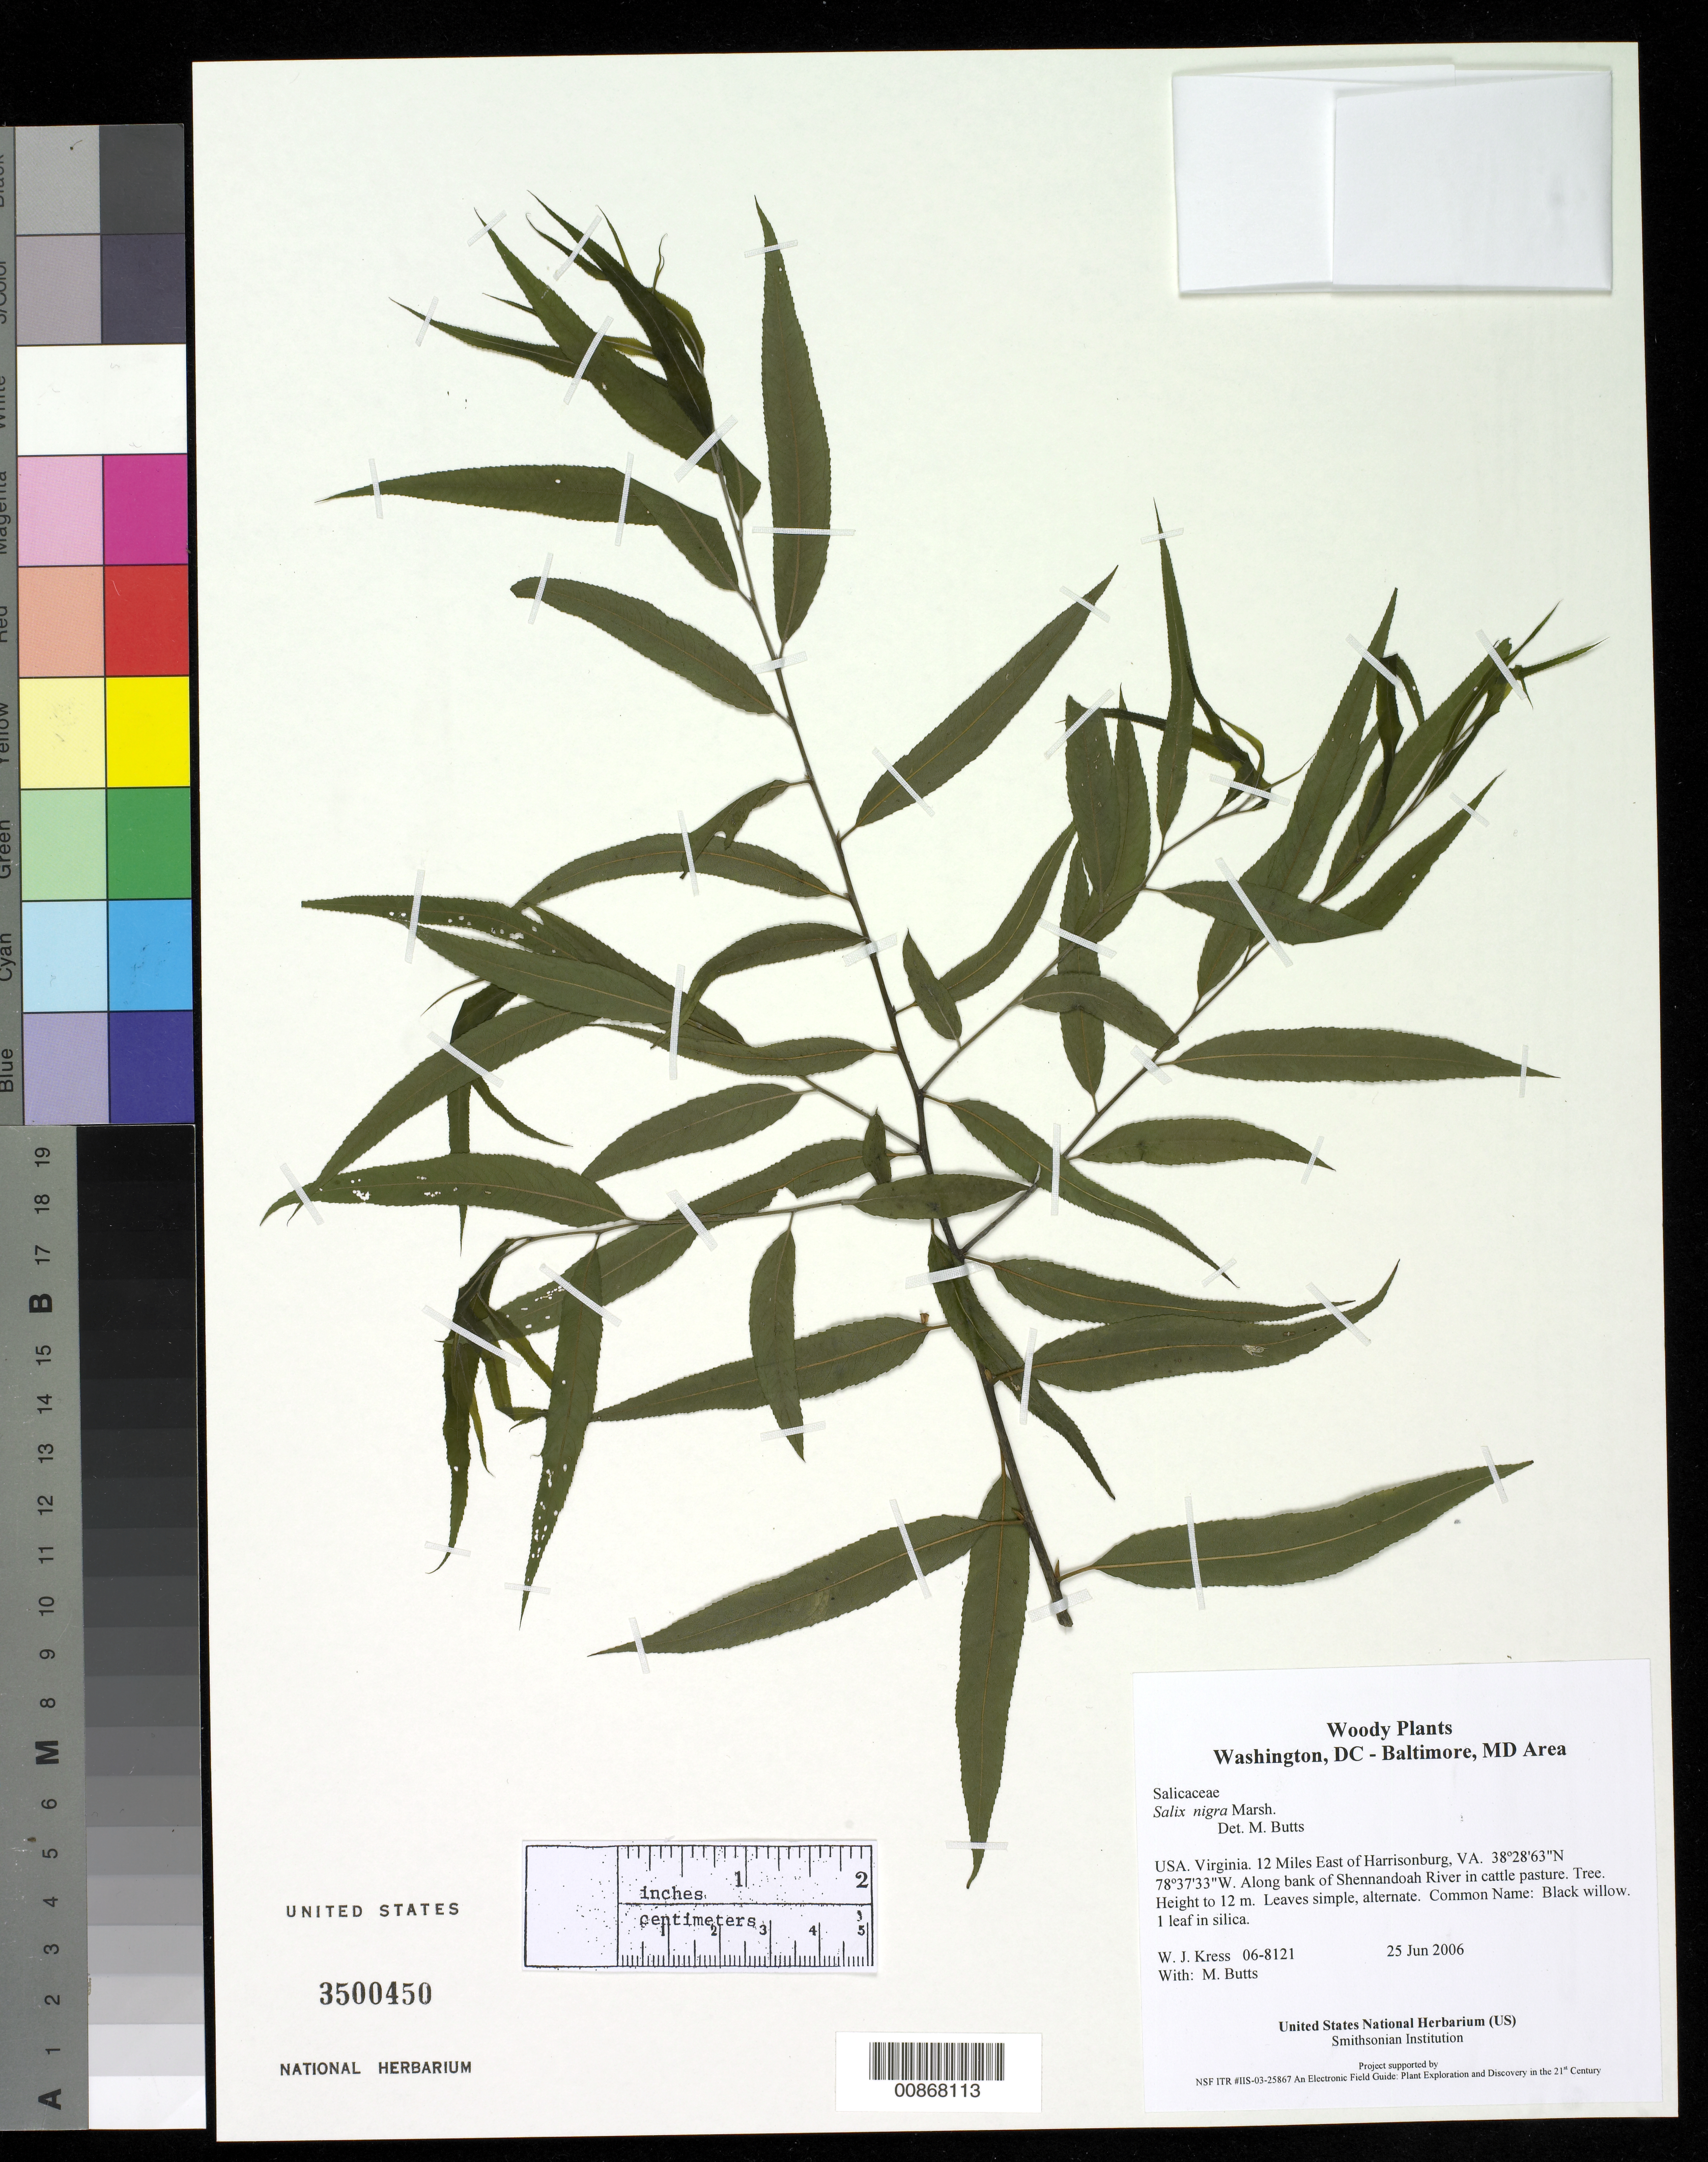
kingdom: Plantae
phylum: Tracheophyta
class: Magnoliopsida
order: Malpighiales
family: Salicaceae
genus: Salix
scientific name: Salix nigra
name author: Marshall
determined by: Butts, M. B.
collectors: W. J. Kress & M. B. Butts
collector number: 06-8121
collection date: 2006-06-25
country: United States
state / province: Virginia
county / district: Rockingham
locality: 12 mi. E of Harrisonburg, VA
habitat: Along bank of Shennandoah River in cattle pasture.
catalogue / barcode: US 3500450